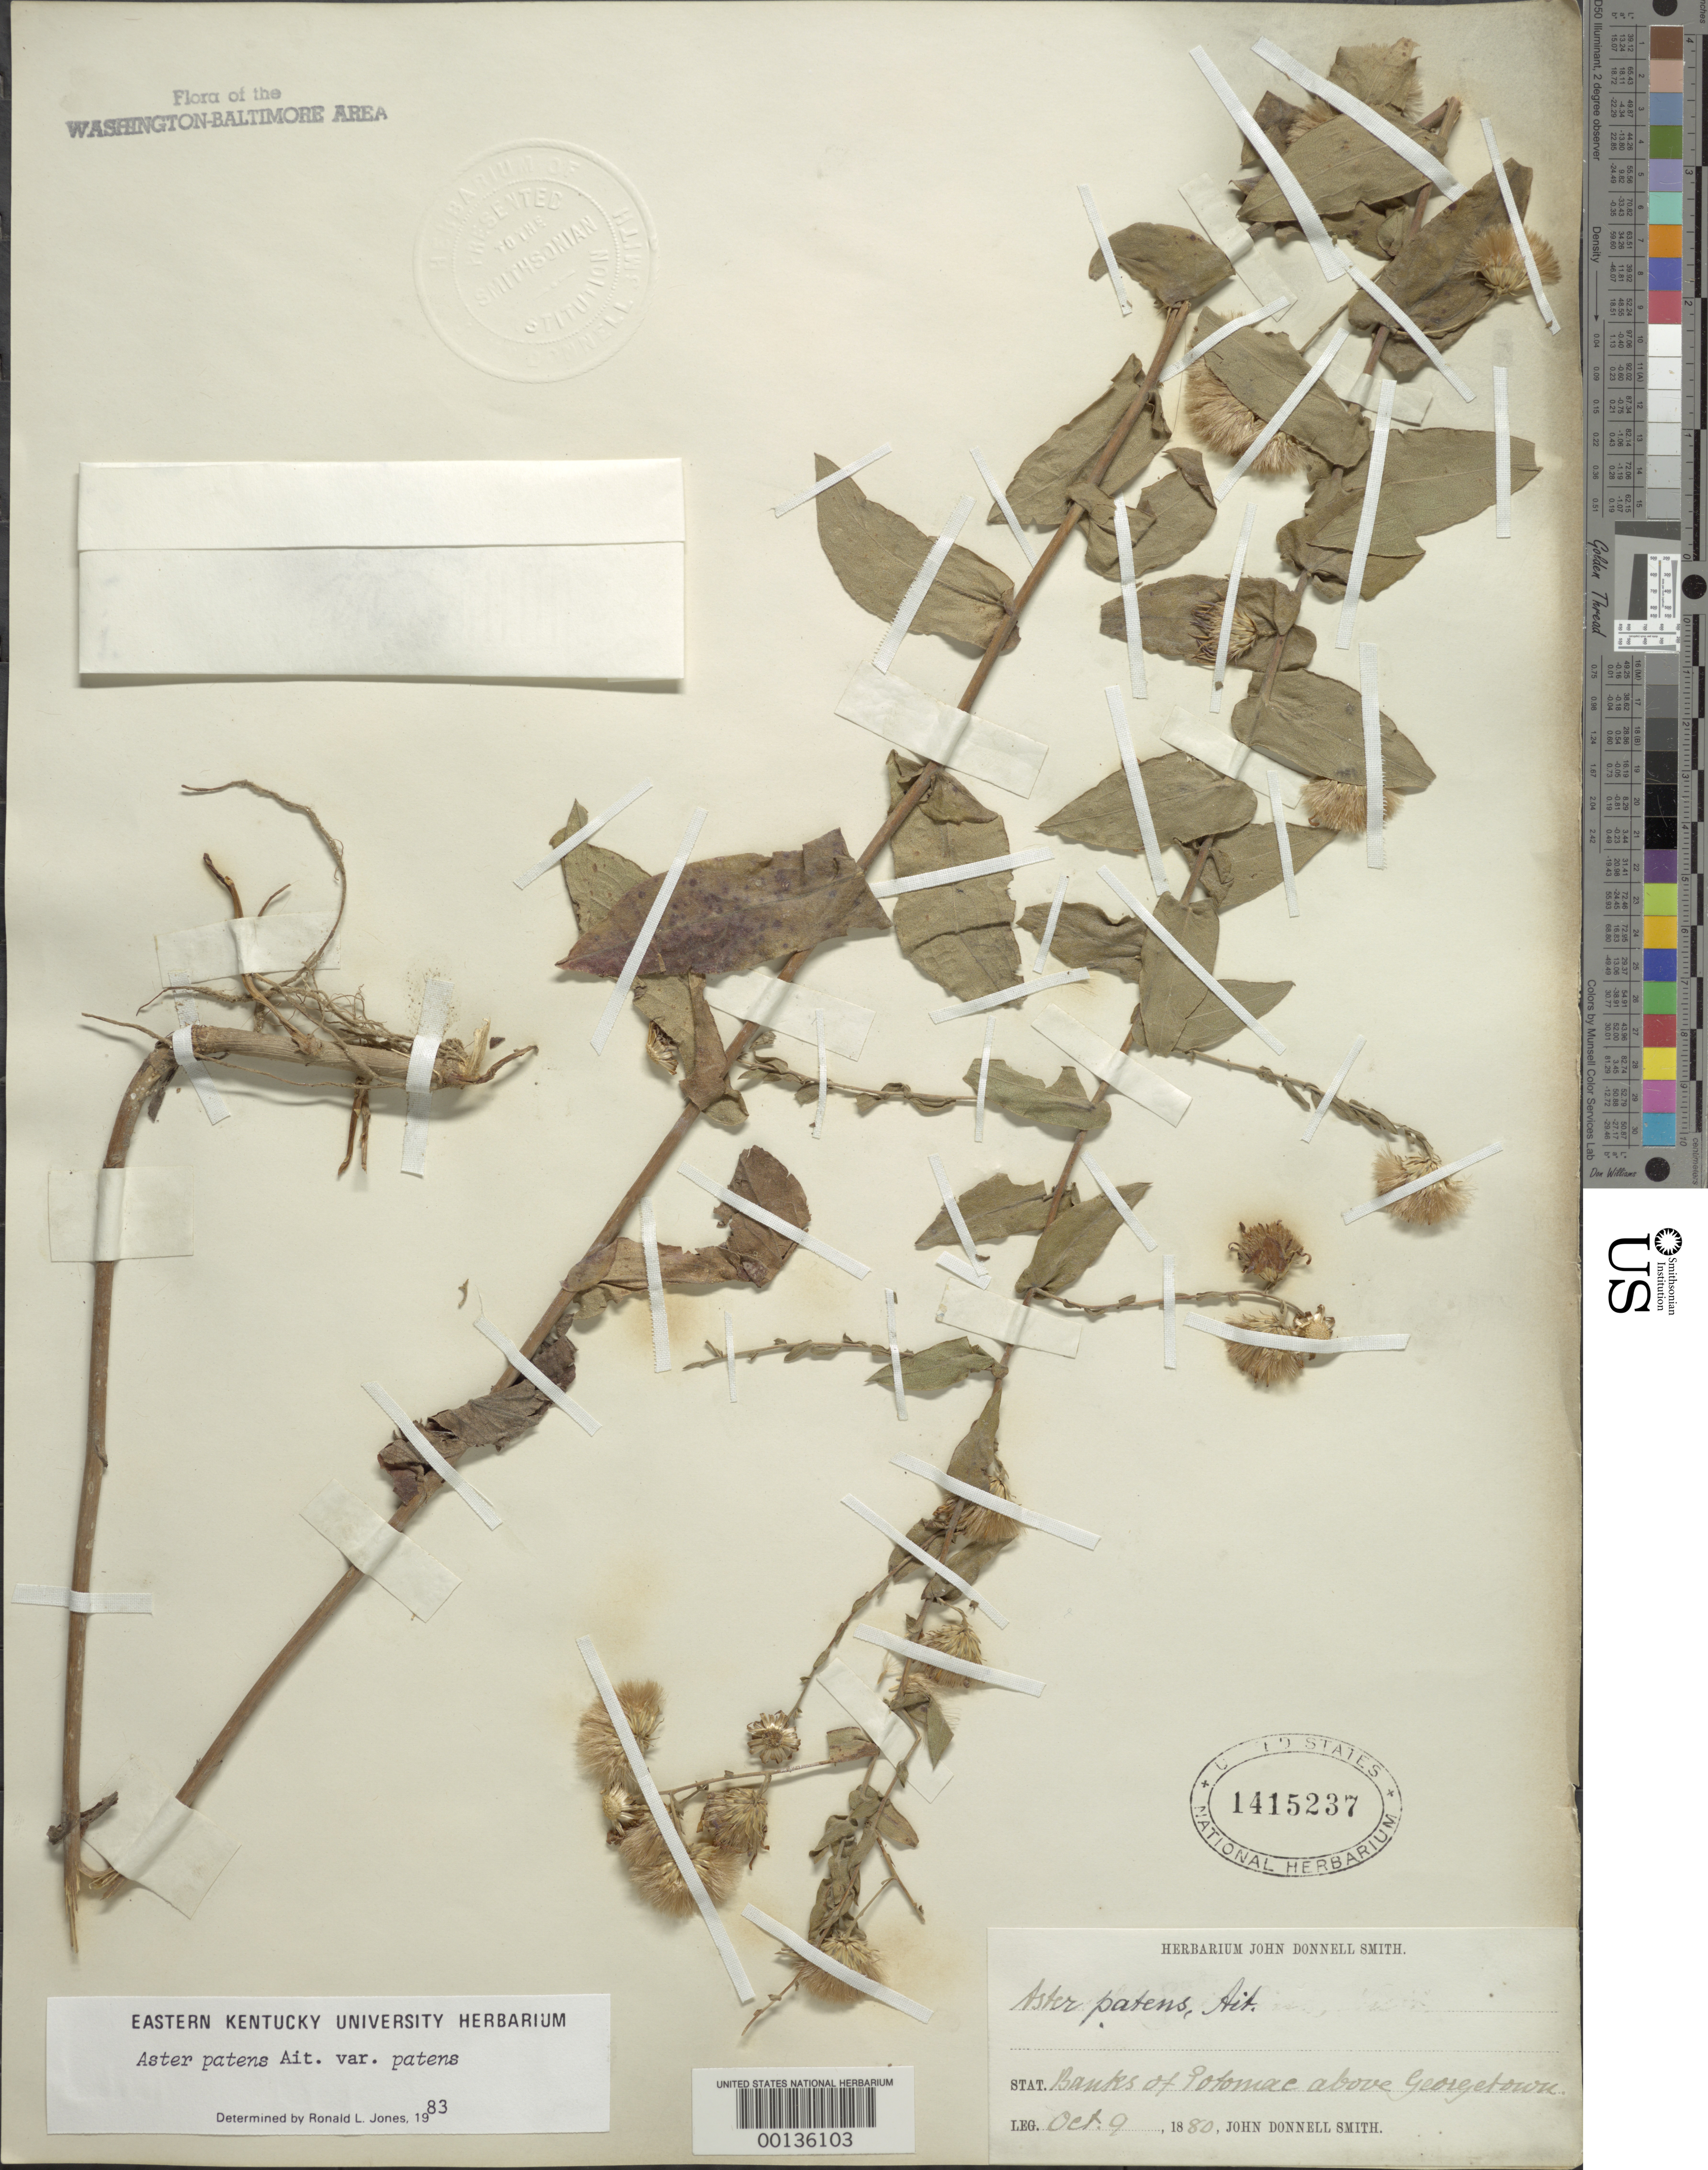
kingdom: Plantae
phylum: Tracheophyta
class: Magnoliopsida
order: Asterales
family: Asteraceae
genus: Symphyotrichum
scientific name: Symphyotrichum patens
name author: (Aiton) G.L. Nesom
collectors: J. Donnell Smith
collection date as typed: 09 Oct 1880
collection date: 1880-10-09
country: United States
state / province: District of Columbia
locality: Potomac Banks above Georgetown C. & O. Canal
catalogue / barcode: US 1415237